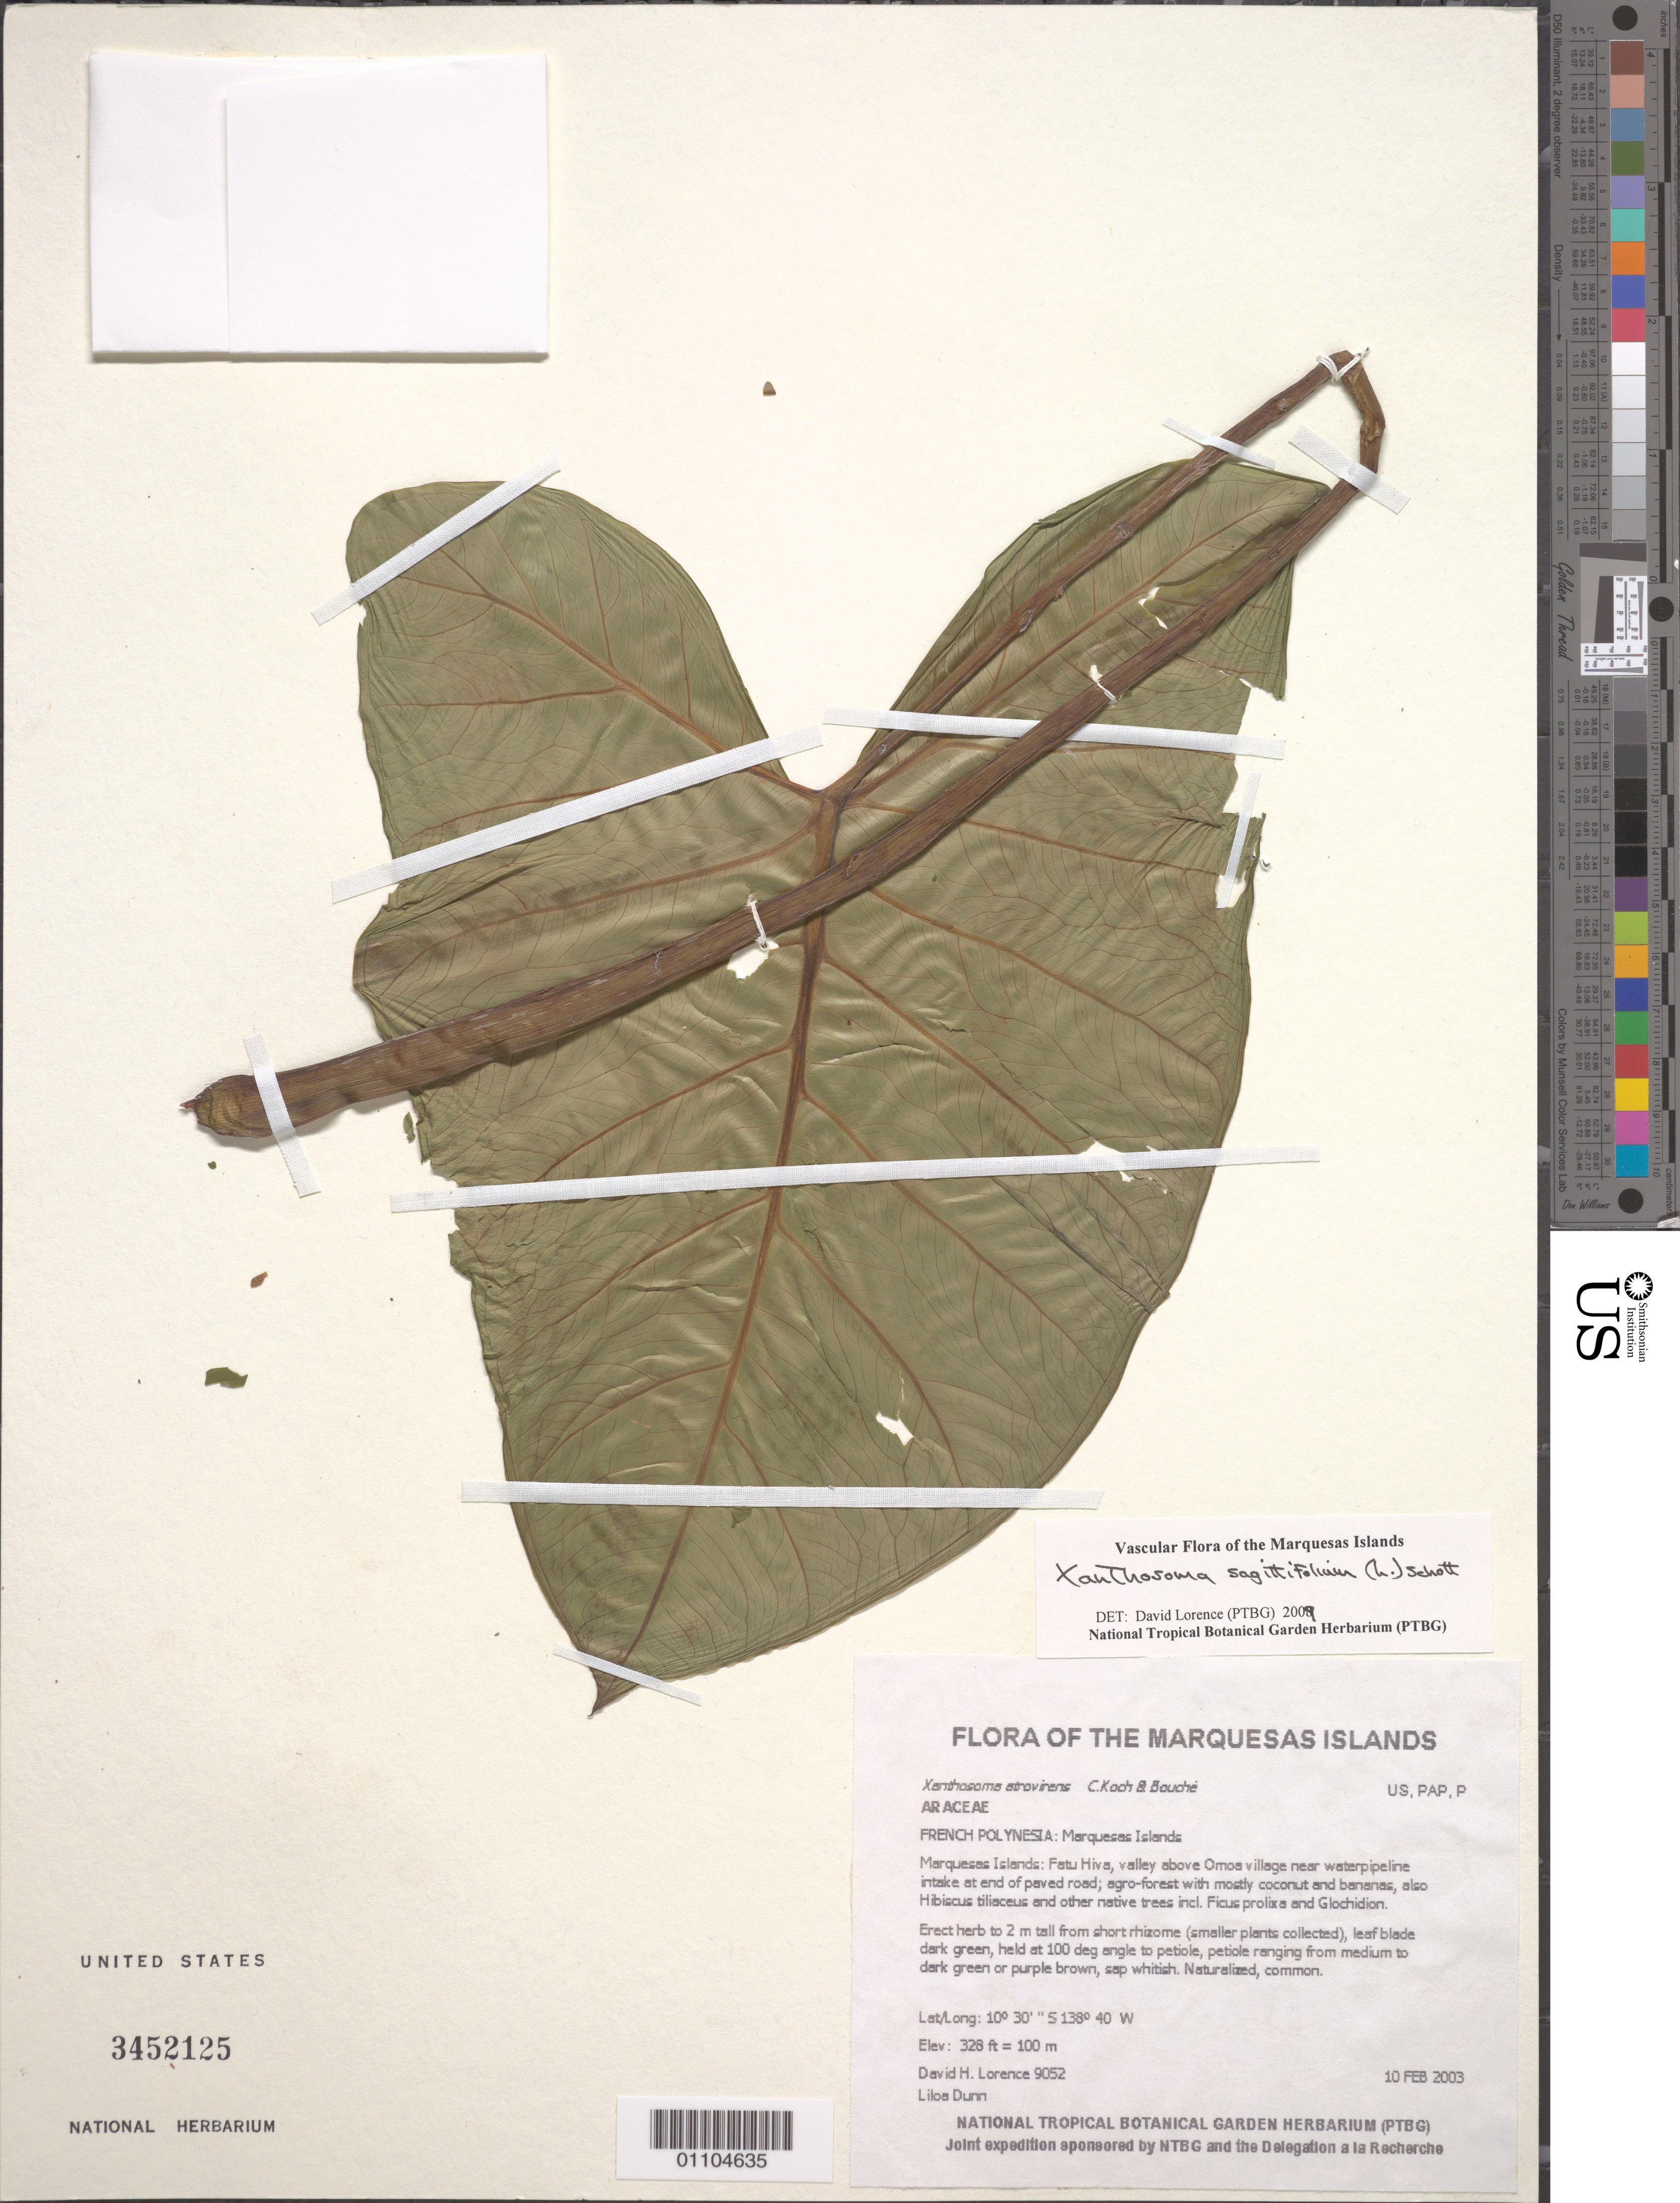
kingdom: Plantae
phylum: Tracheophyta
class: Liliopsida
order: Alismatales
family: Araceae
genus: Xanthosoma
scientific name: Xanthosoma sagittifolium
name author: (L.) Schott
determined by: Lorence, David H.; Wagner, W. H.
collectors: D. Lorence & L. Dunn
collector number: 9052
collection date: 2003-02-10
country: French Polynesia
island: Fatu Hiva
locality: Valley above Omoa village near water pipeline intake at end of paved road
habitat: Agro-forest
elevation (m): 100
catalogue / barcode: US 3452125